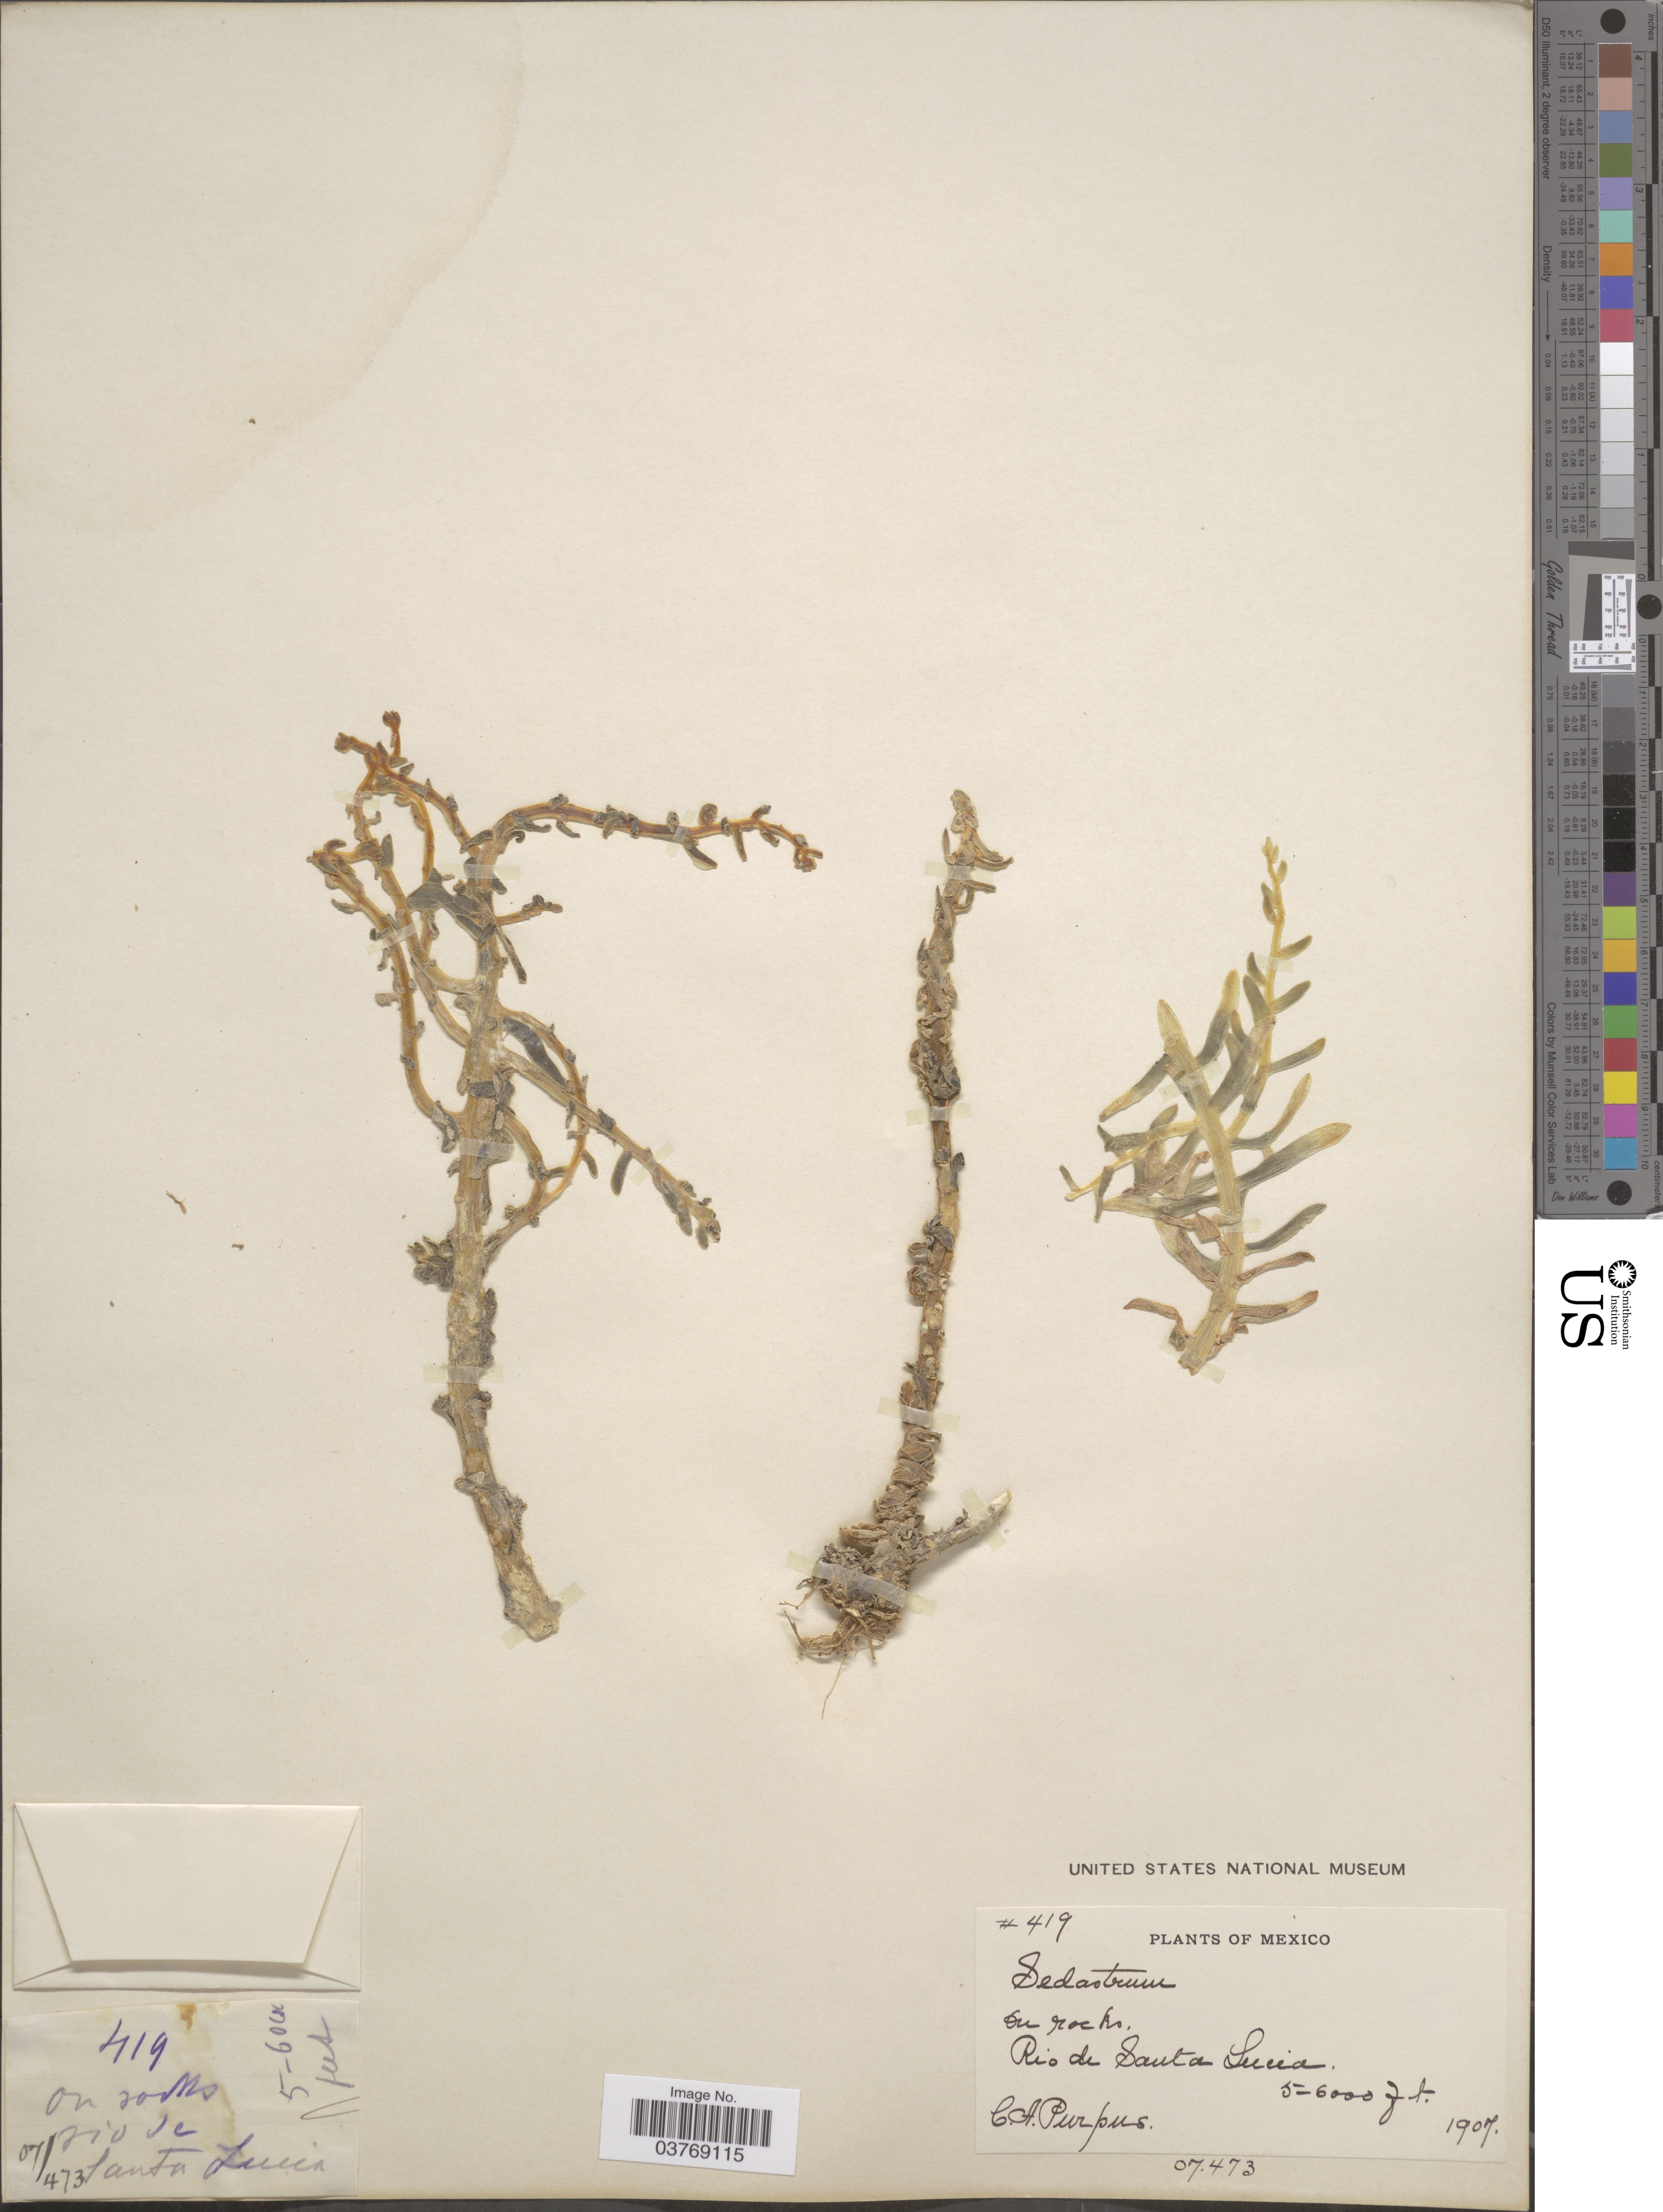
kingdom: Plantae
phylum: Tracheophyta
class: Magnoliopsida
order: Saxifragales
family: Crassulaceae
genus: Sedum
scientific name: Sedum hemsleyanum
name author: Rose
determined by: Strong, Mark T., (BOT), Smithsonian Institution - National Museum of Natural History (UNITED STATES)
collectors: C. A. Purpus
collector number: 419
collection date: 1907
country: Mexico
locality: On rocks. Rio de Santa Lucia.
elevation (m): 1524